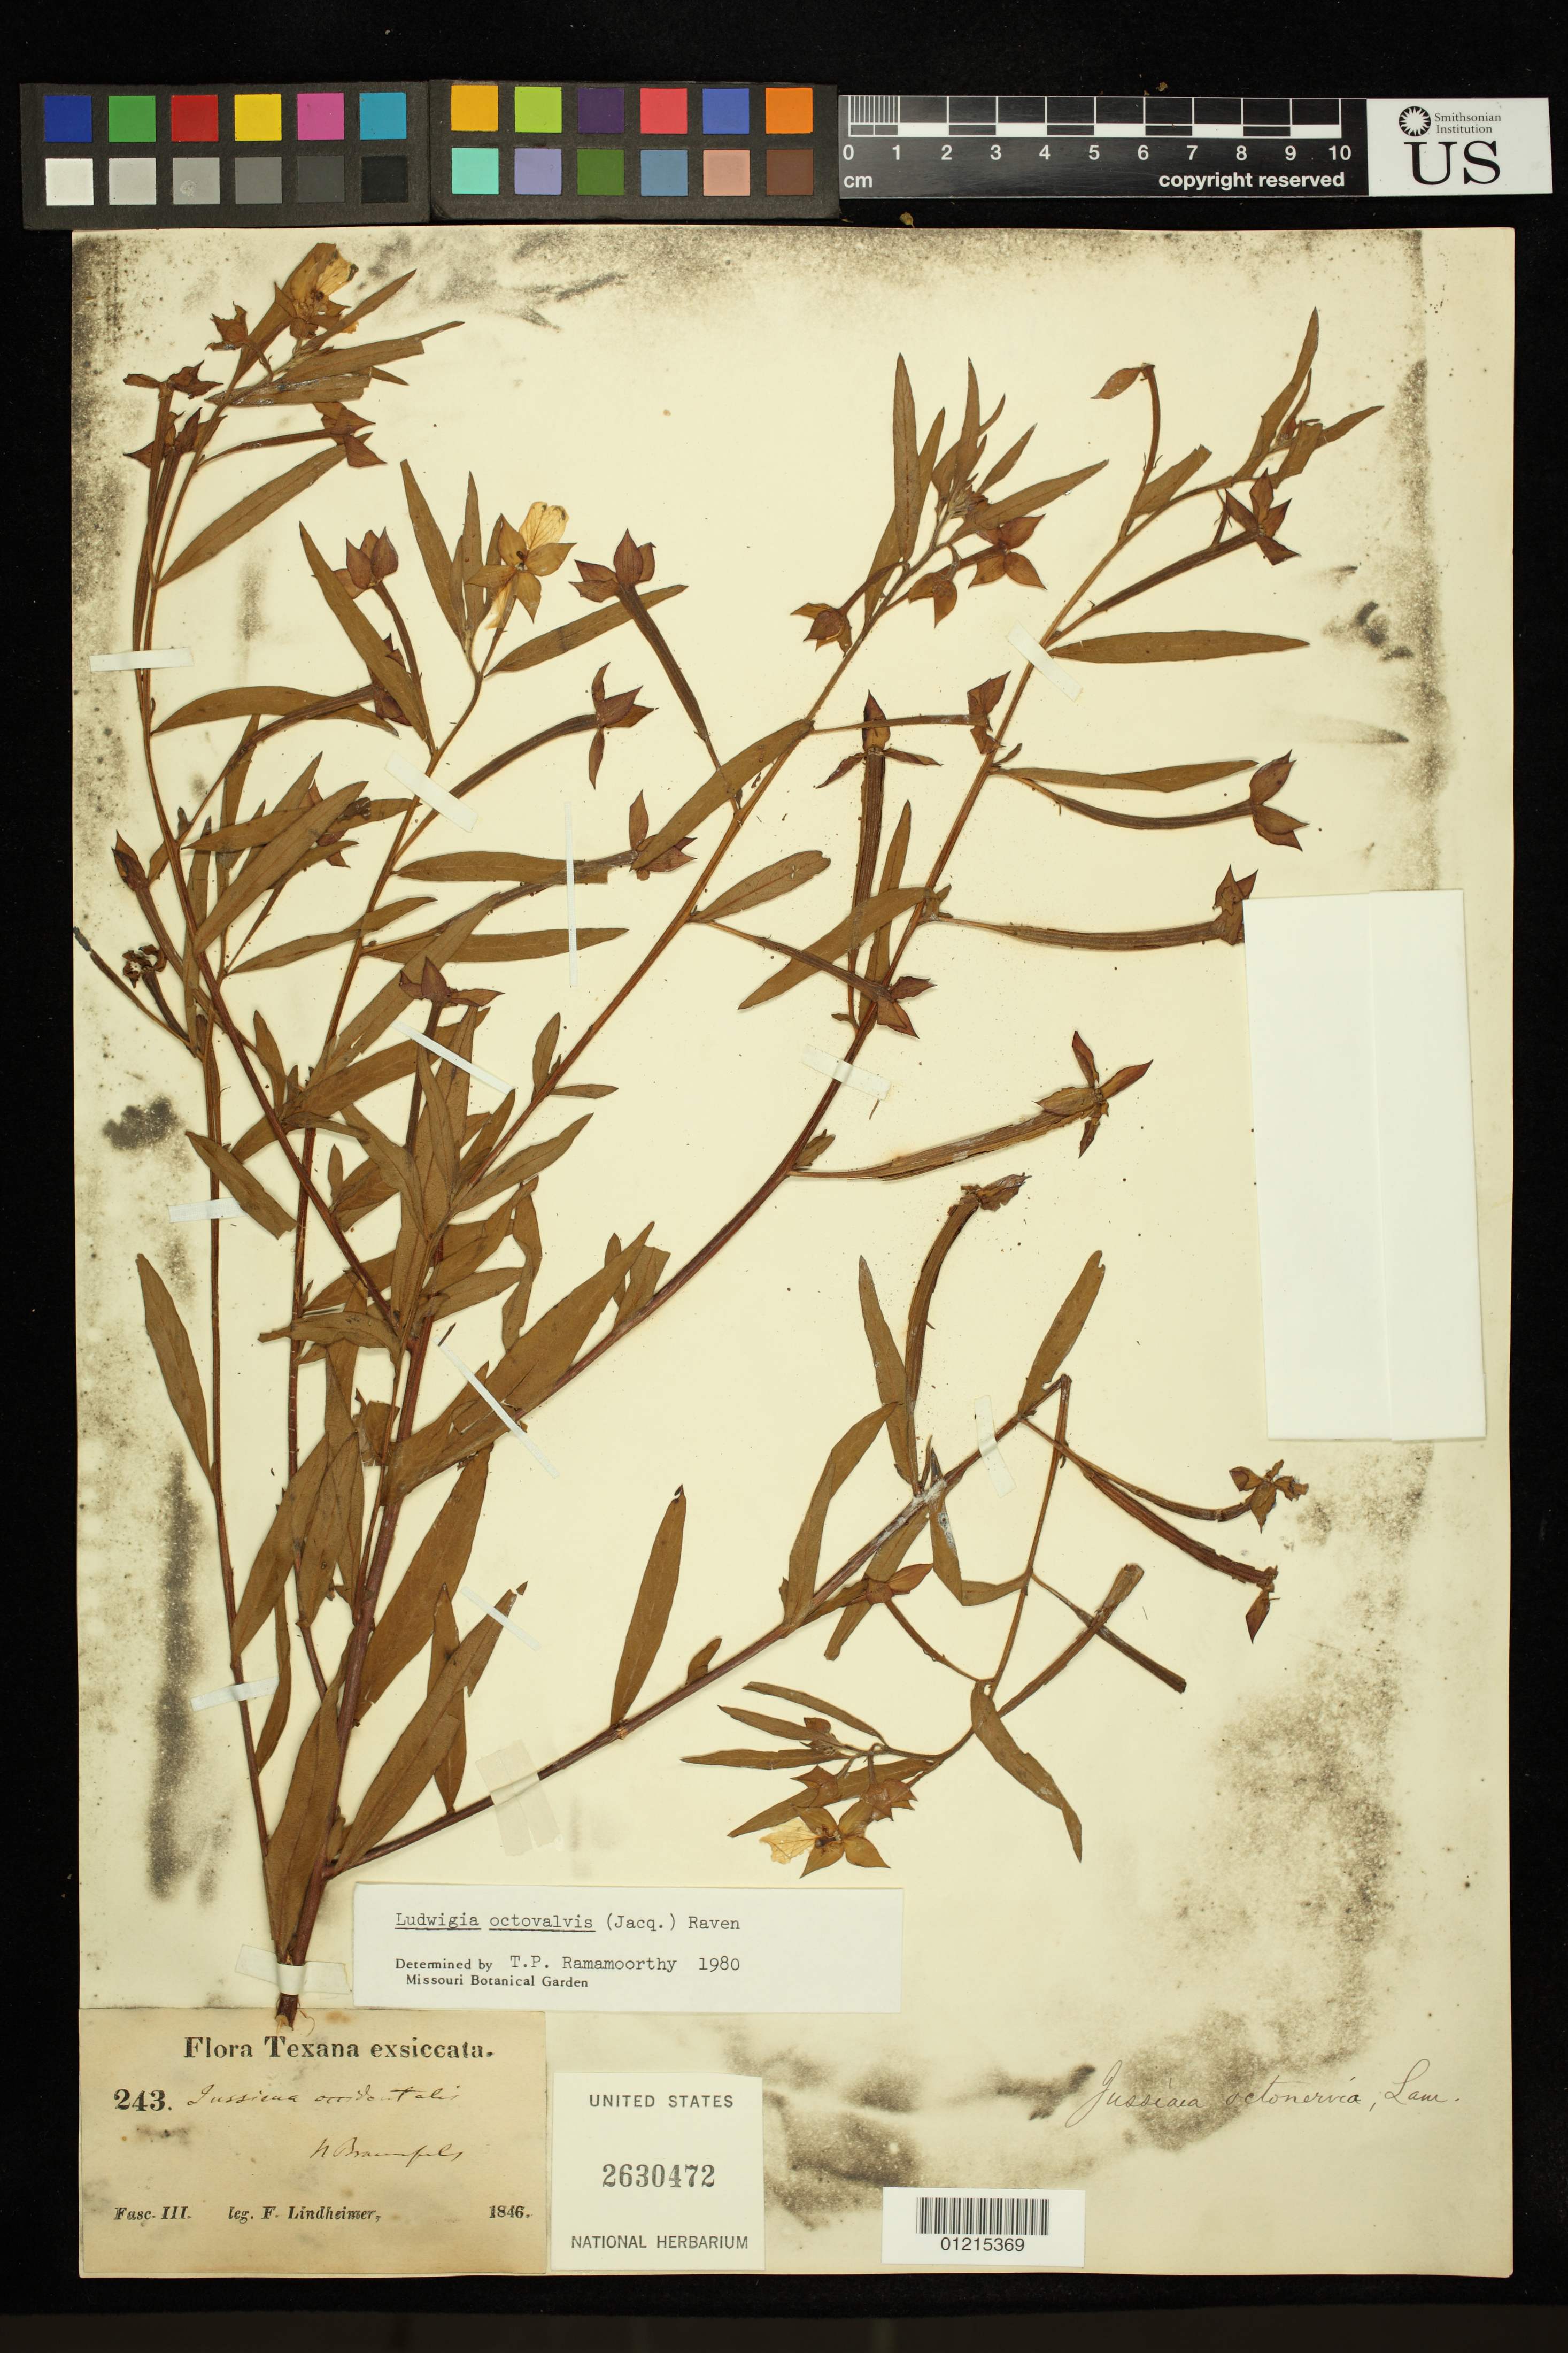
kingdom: Plantae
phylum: Tracheophyta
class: Magnoliopsida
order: Myrtales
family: Onagraceae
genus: Ludwigia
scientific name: Ludwigia octovalvis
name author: (Jacq.) P.H. Raven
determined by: Ramamoorthy, T. P.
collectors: F. J. Lindheimer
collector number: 243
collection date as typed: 1846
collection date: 1846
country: United States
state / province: Texas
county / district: Comal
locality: New Braunfels.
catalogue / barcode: US 2630472